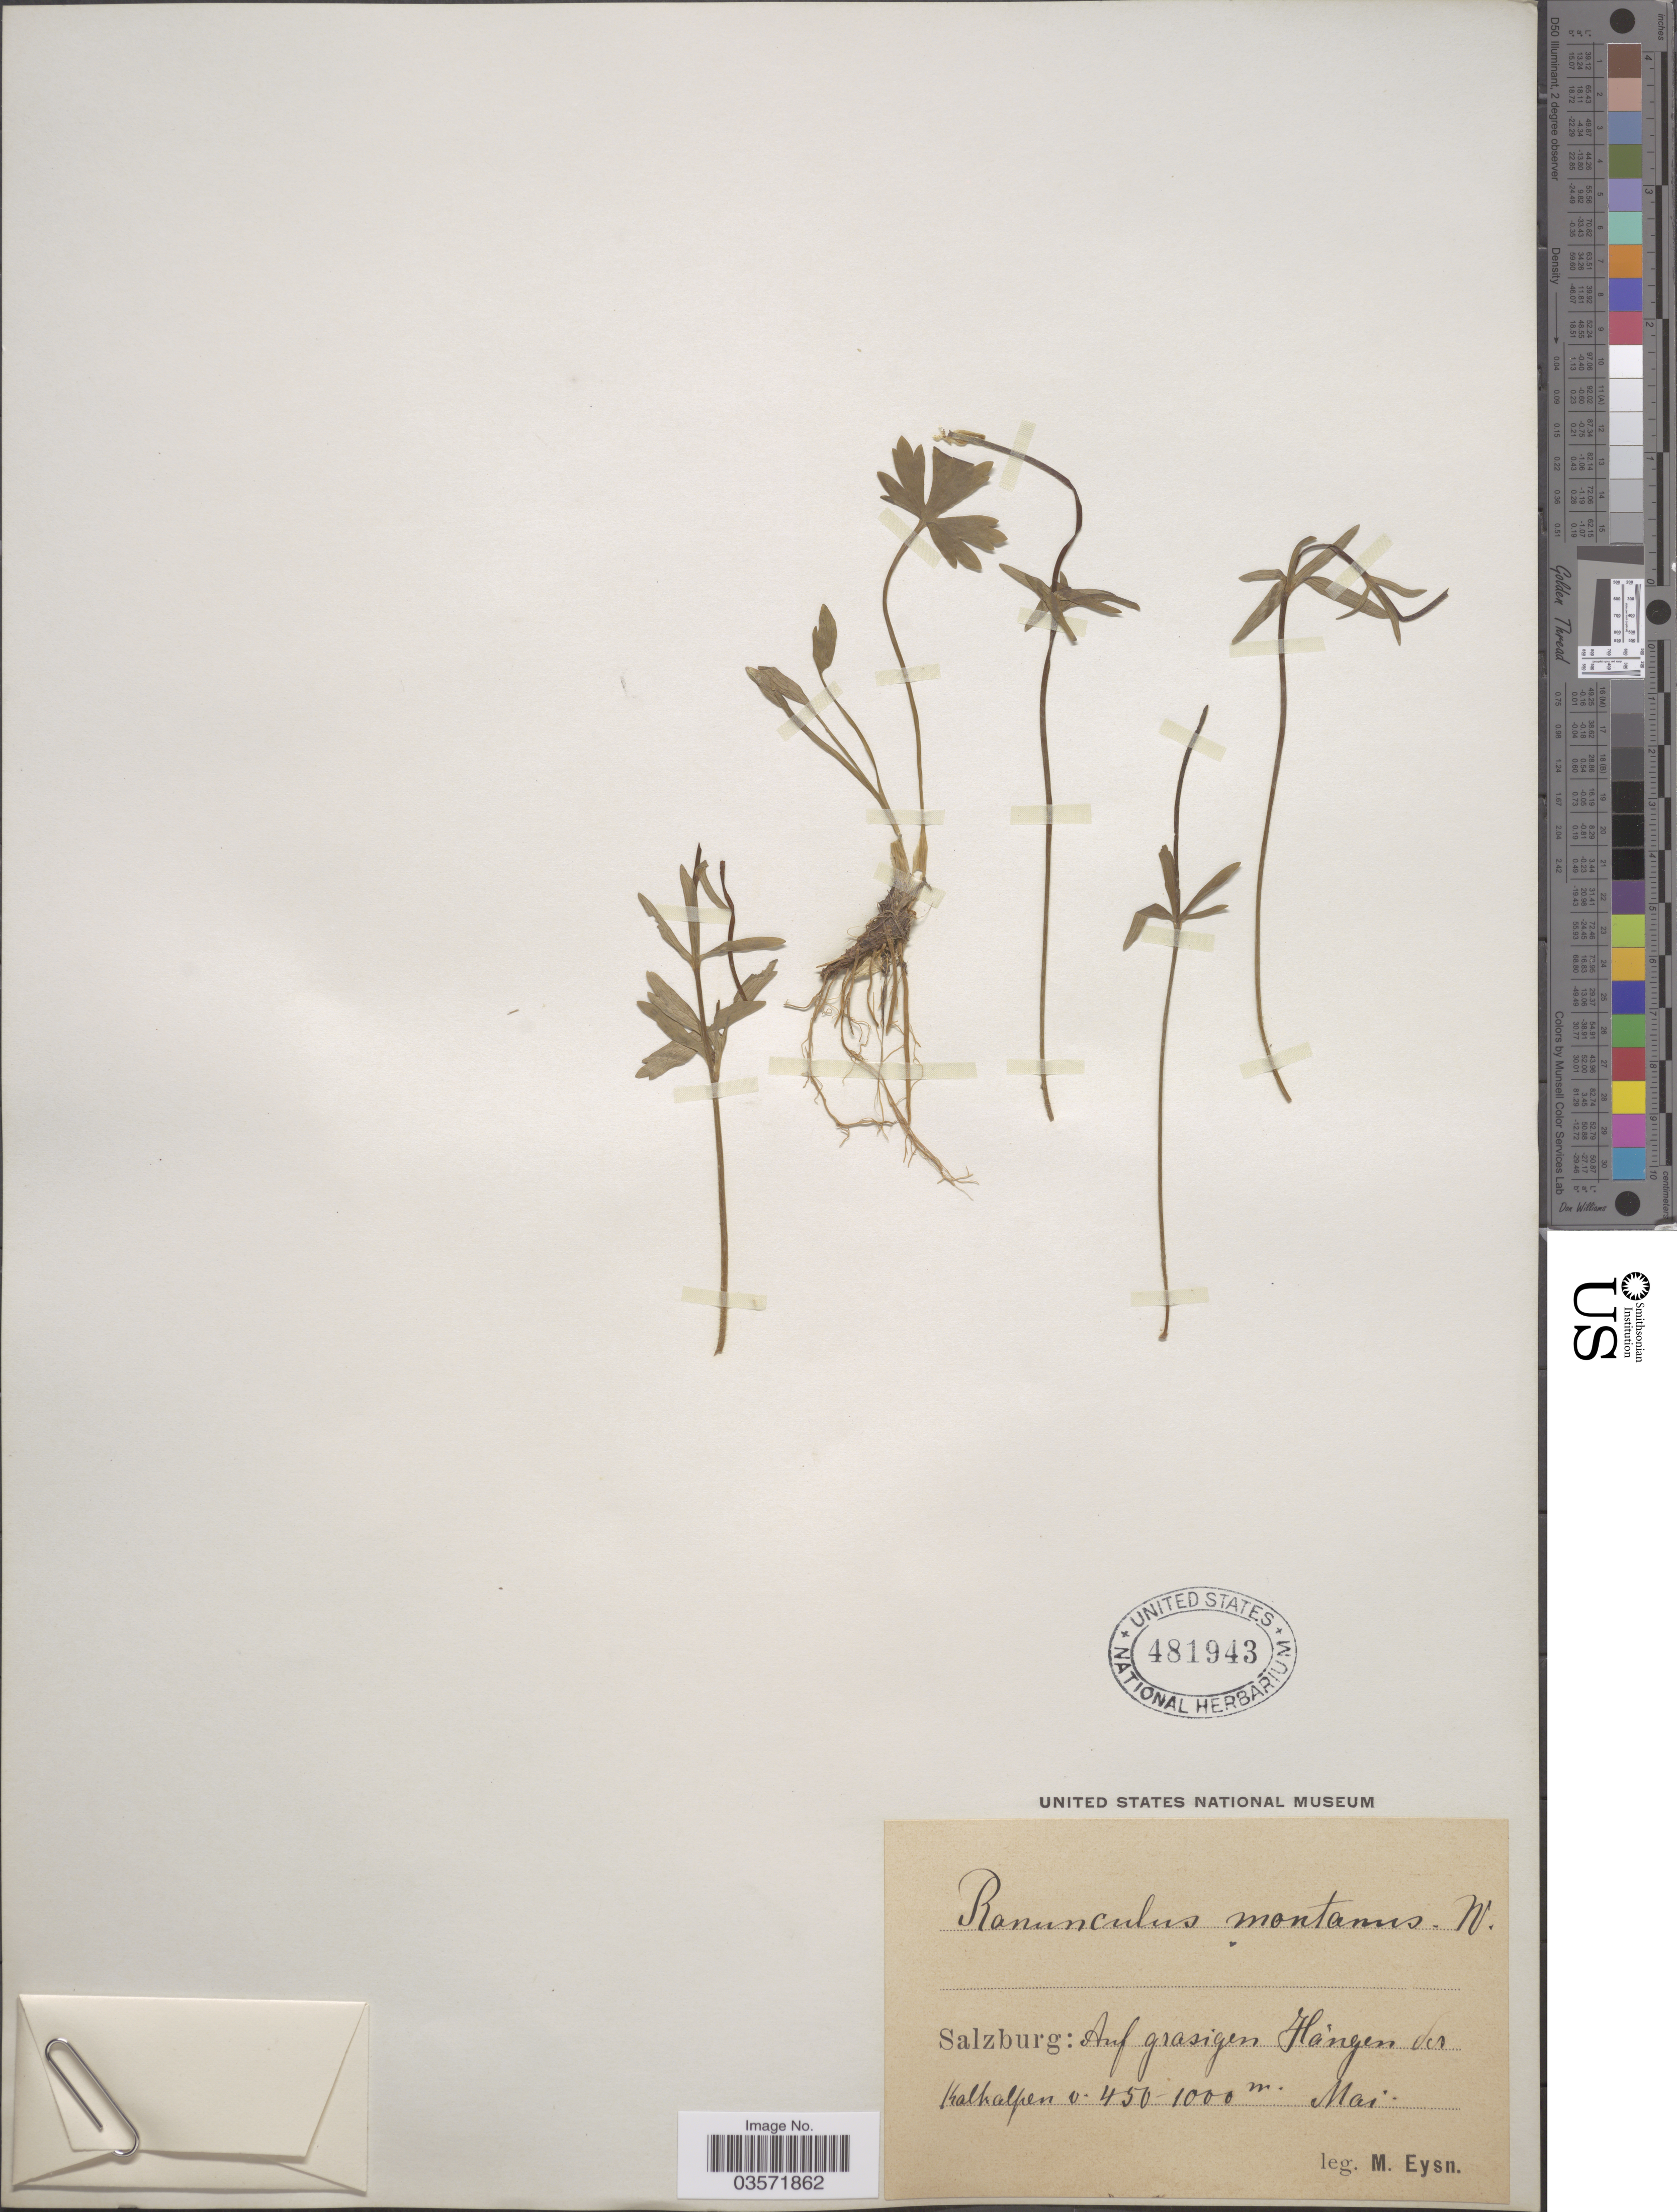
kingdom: Plantae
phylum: Tracheophyta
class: Magnoliopsida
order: Ranunculales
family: Ranunculaceae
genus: Ranunculus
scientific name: Ranunculus montanus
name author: Willd.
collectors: M. Eysn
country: Austria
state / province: Salzburg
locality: Auf grasigen Hängen der Kalkalpen.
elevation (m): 450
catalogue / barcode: US 481943